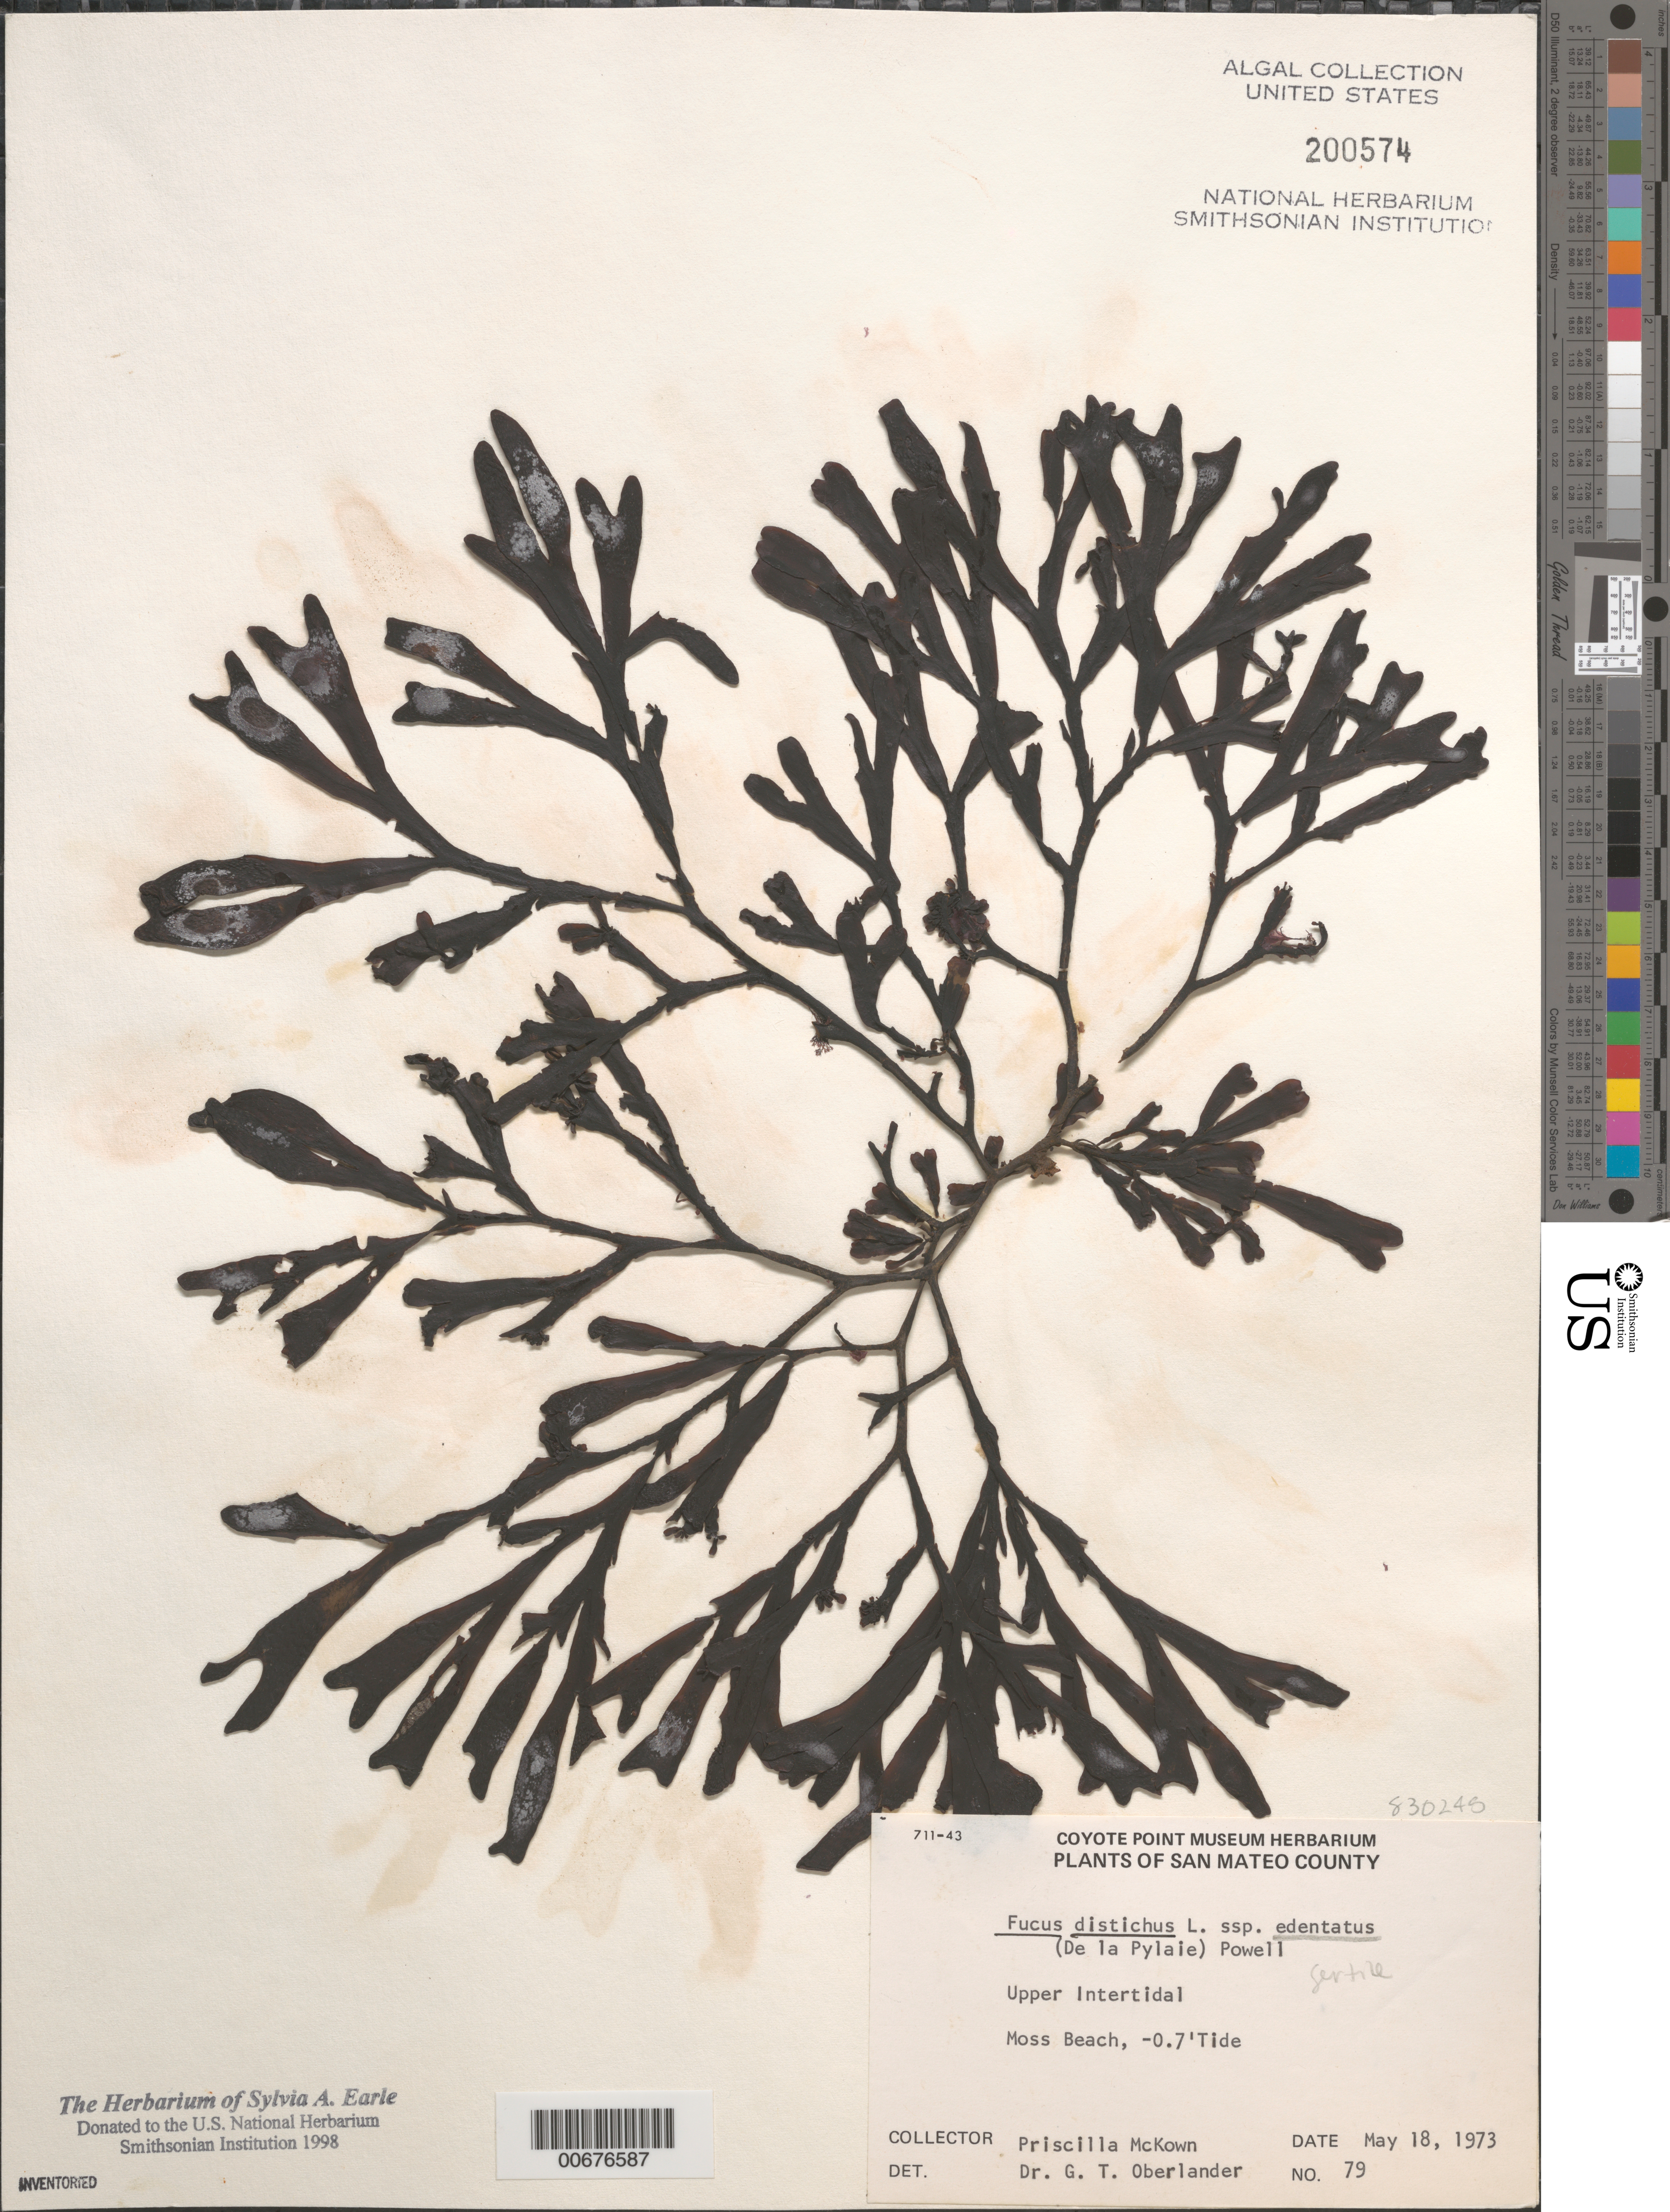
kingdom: Chromista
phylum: Ochrophyta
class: Phaeophyceae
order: Fucales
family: Fucaceae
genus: Fucus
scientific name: Fucus distichus subsp. edentatus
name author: (Bach. Pyl.) H.T. Powell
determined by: Oberlander, G. T.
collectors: P. McKown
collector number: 79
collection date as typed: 18 May 1973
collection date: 1973-05-18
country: United States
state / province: California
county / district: San Mateo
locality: Moss Beach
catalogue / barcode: US 200574